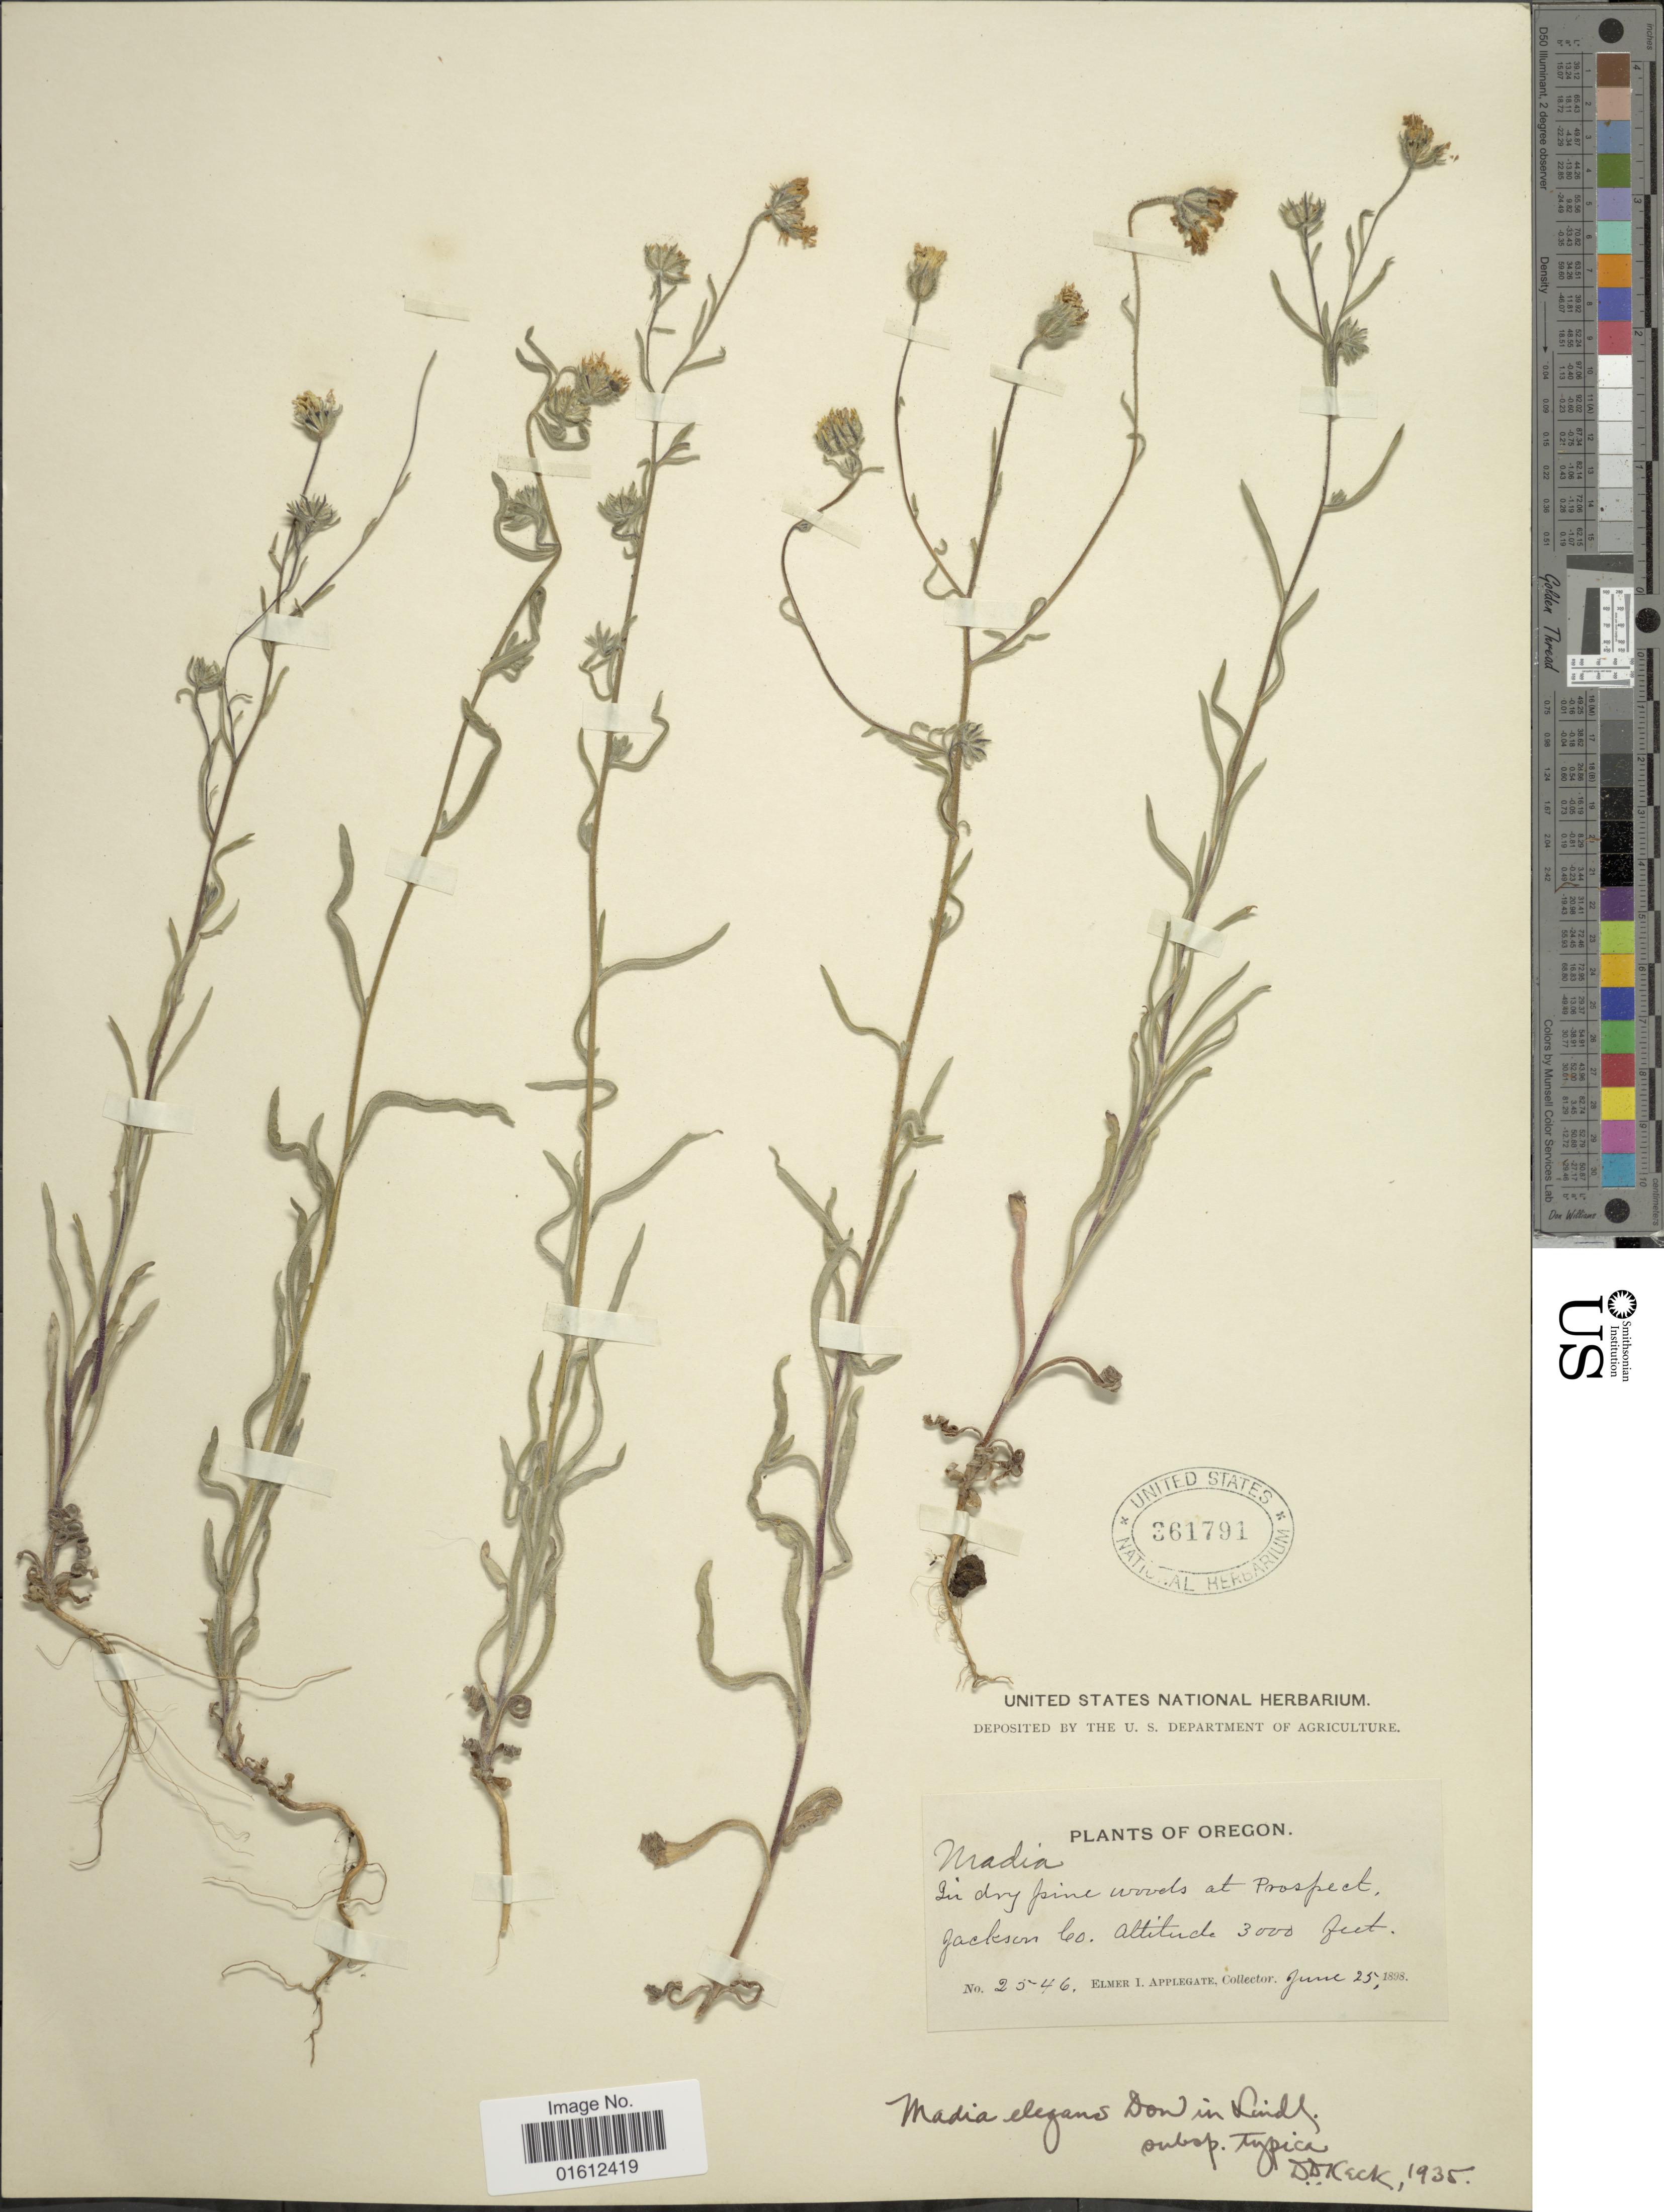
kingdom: Plantae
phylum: Tracheophyta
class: Magnoliopsida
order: Asterales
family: Asteraceae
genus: Madia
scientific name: Madia elegans subsp. elegans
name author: D. Don ex Lindl.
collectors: E. I. Applegate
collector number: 2546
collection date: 1898-06-25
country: United States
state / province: Oregon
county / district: Jackson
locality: In dry pine woods at Prospect, Jackson Co.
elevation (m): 914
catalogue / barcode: US 361791